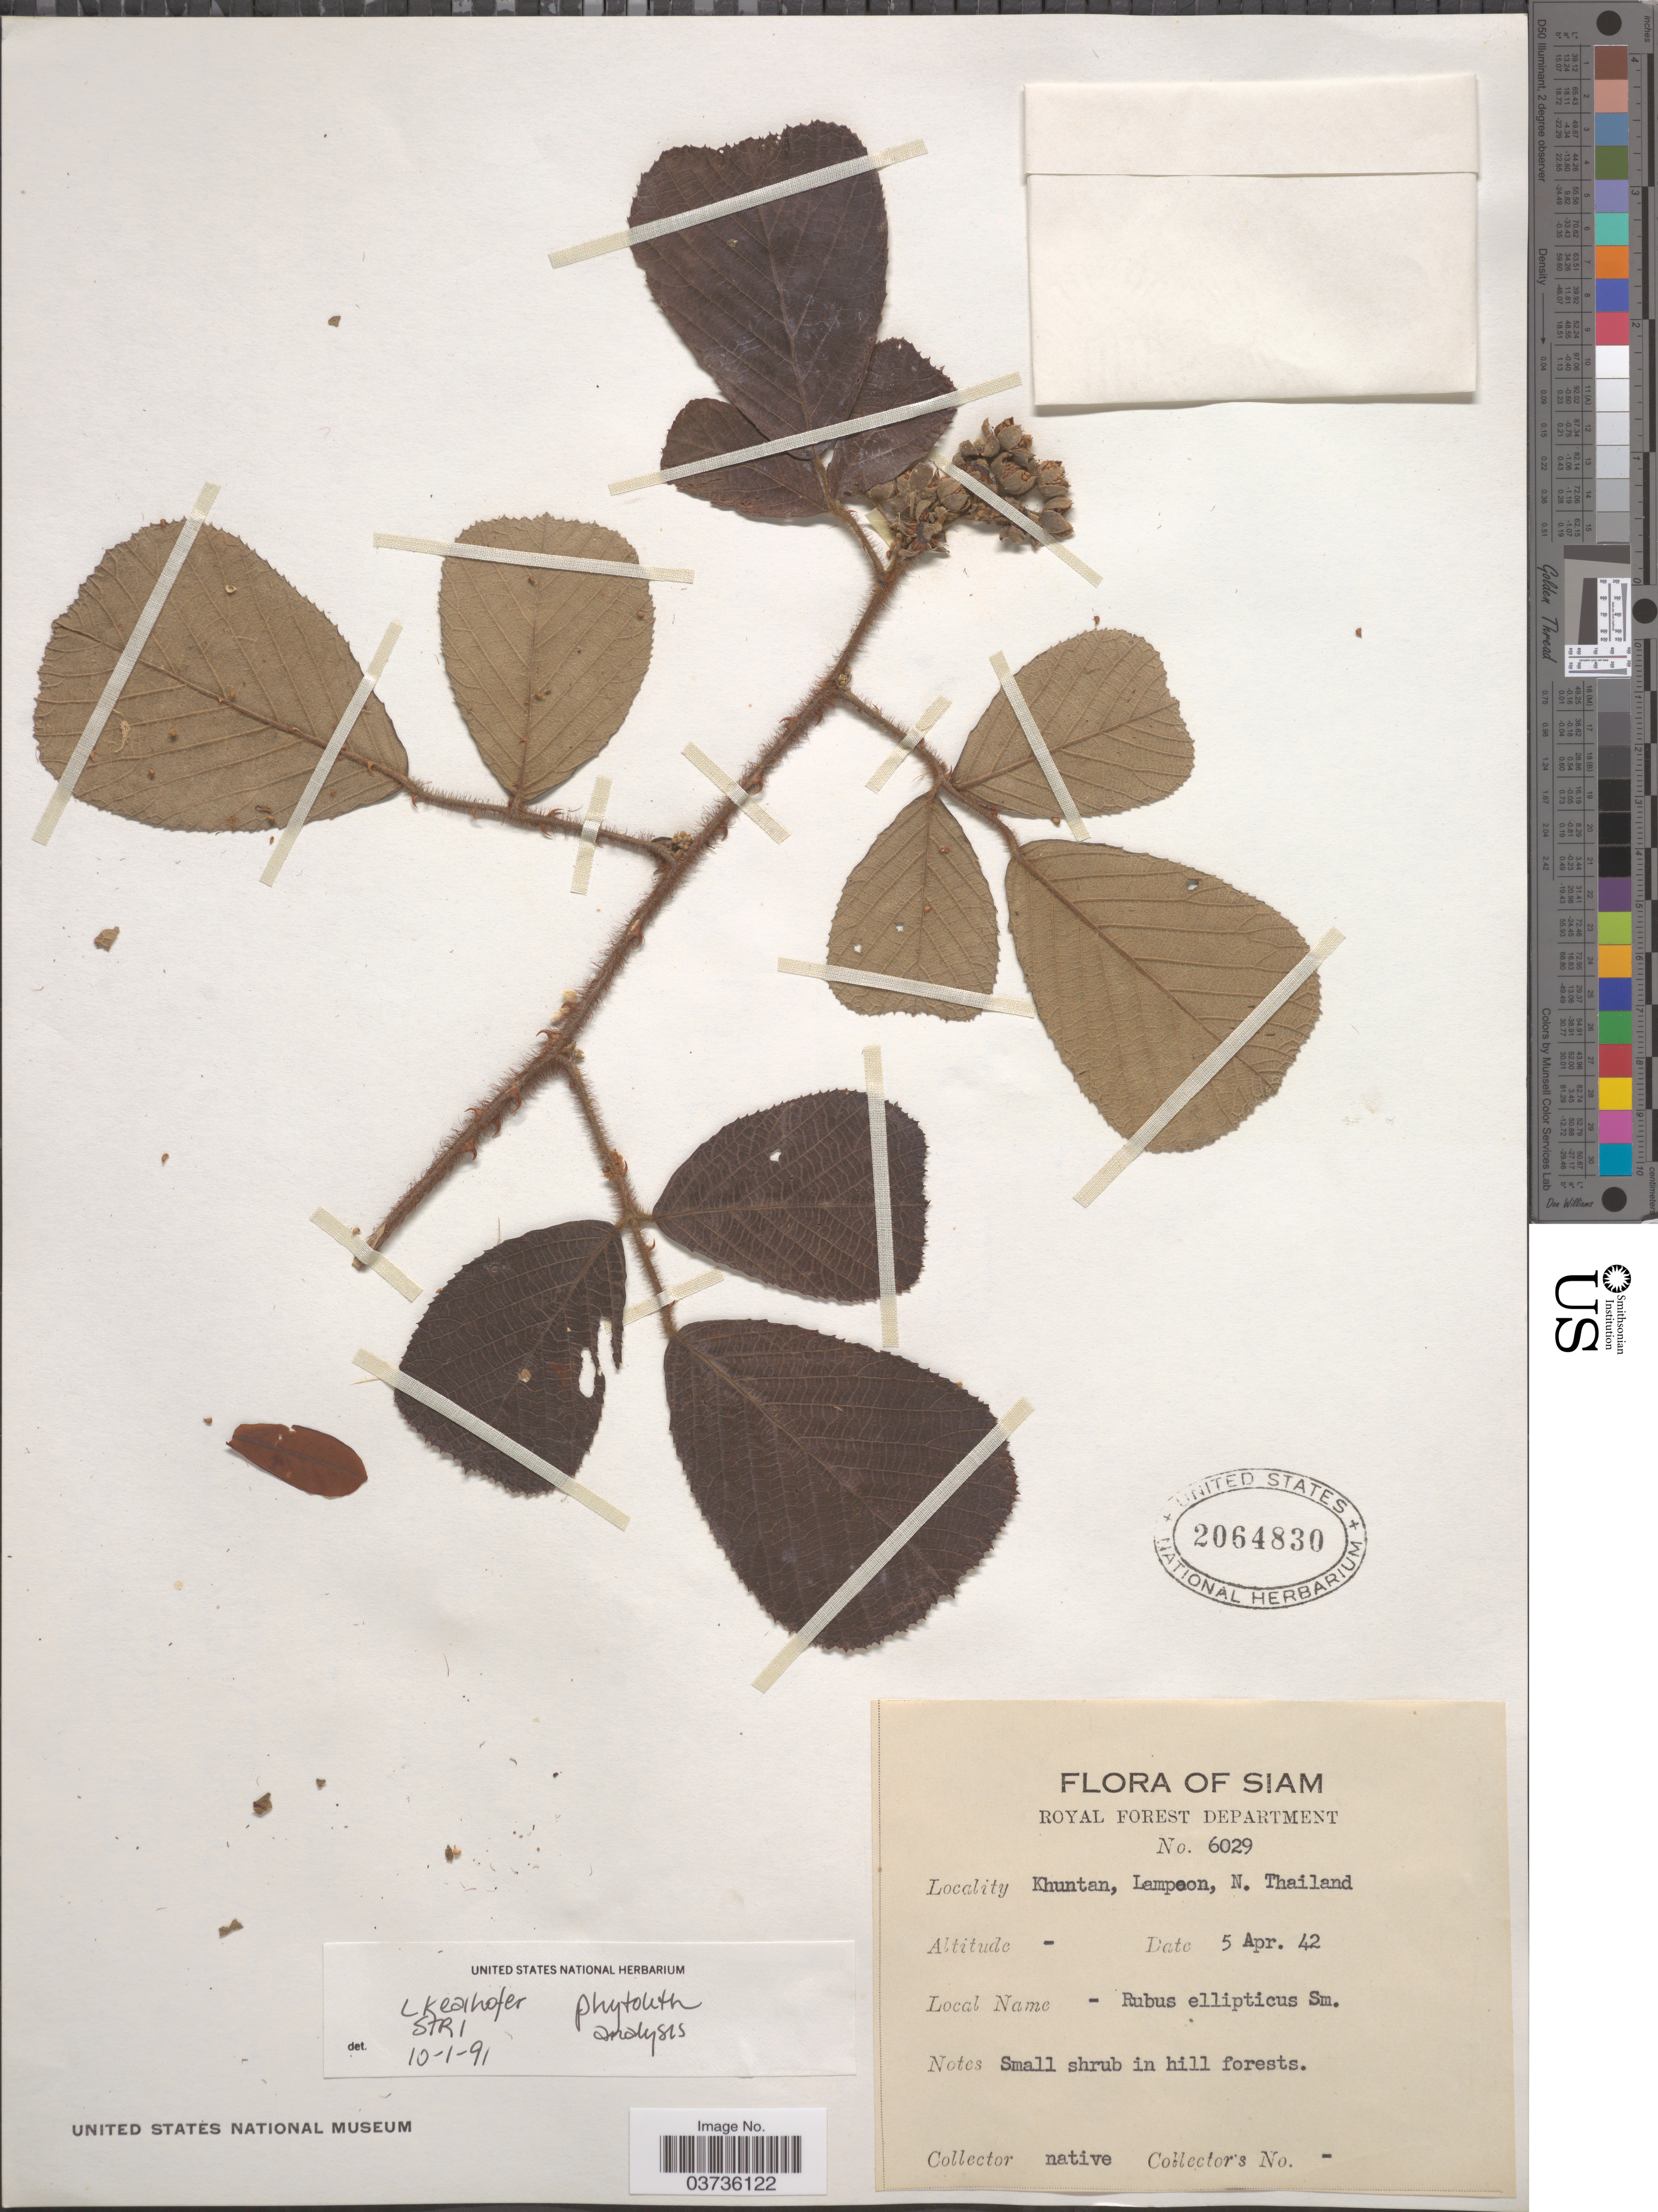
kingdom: Plantae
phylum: Tracheophyta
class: Magnoliopsida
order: Rosales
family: Rosaceae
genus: Rubus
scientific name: Rubus obcordatus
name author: (Franch.) Thuan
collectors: Native collectors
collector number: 6029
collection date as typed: Transcribed d/m/y: 5/4/42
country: Thailand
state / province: Lamphun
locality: Siam. Khuntan, Lampoon, N. Thailand.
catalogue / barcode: US 2064830